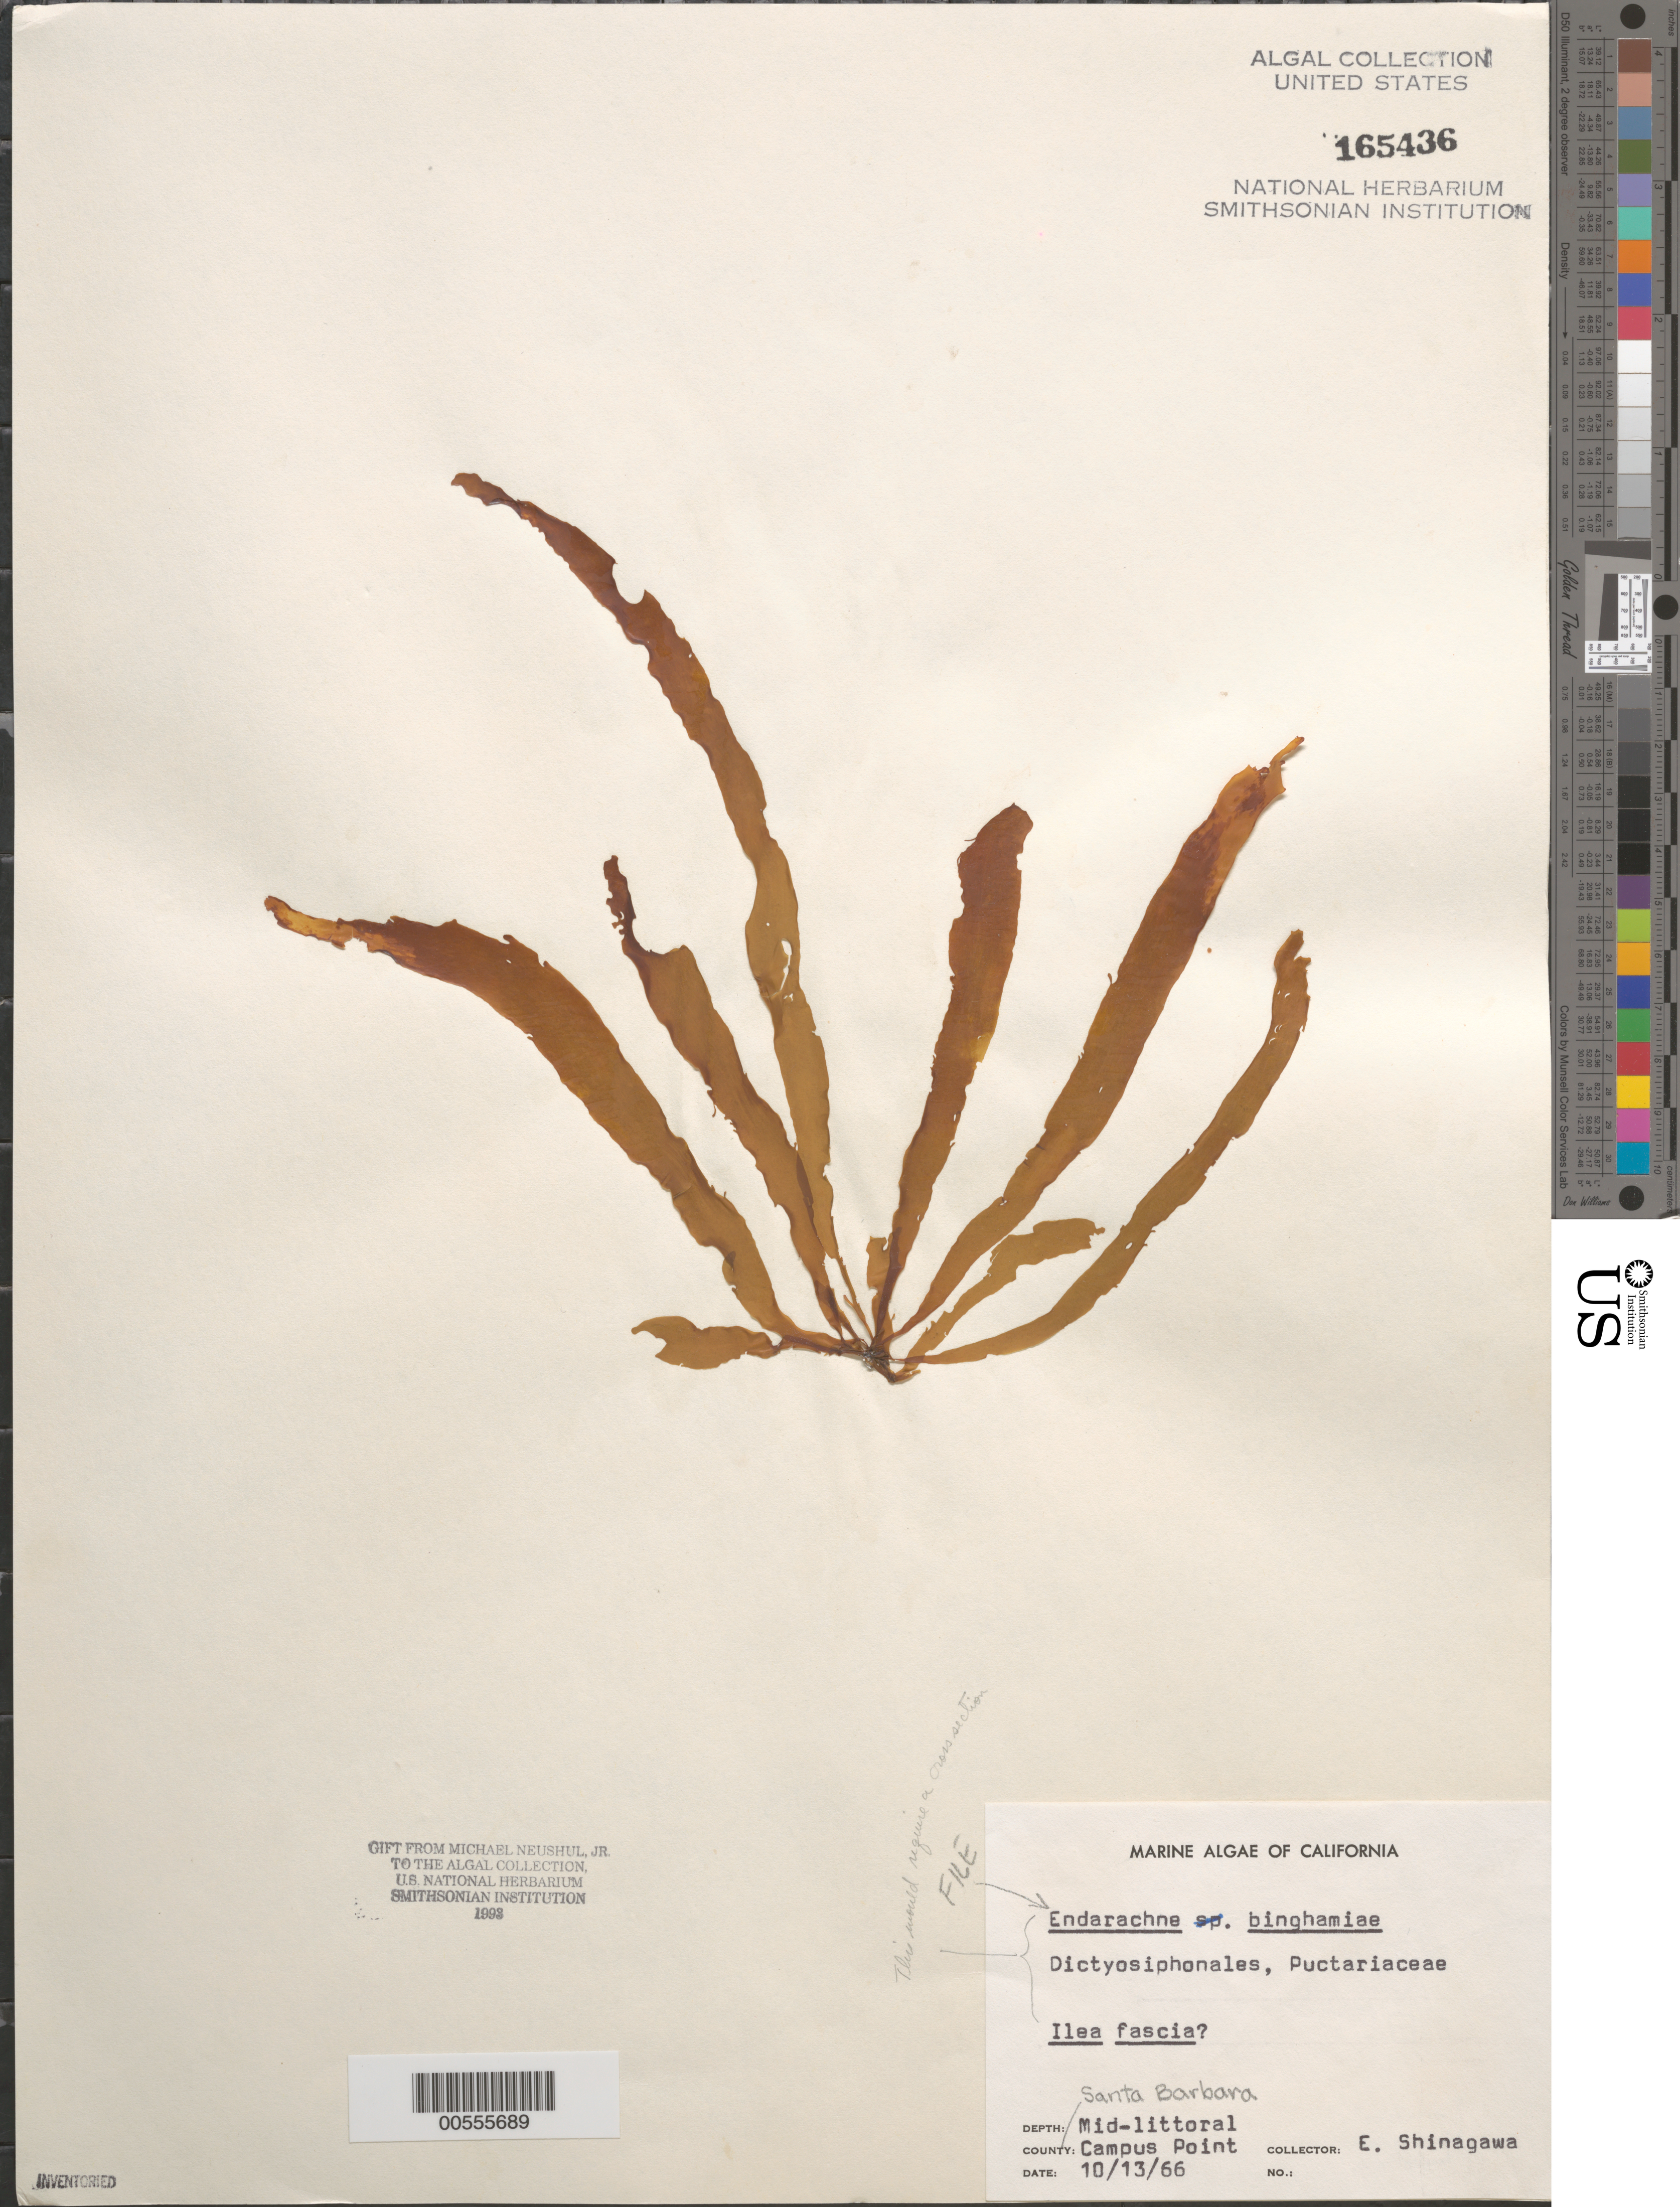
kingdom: Chromista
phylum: Ochrophyta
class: Phaeophyceae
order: Scytosiphonales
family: Scytosiphonaceae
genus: Petalonia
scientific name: Petalonia binghamiae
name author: (J. Agardh) K.L.Vinogr.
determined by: Algae name updating Project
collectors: E. Shinagawa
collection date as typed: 13 Oct 1966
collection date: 1966-10-13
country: United States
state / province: California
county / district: Santa Barbara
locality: Campus Point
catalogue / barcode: US 165436